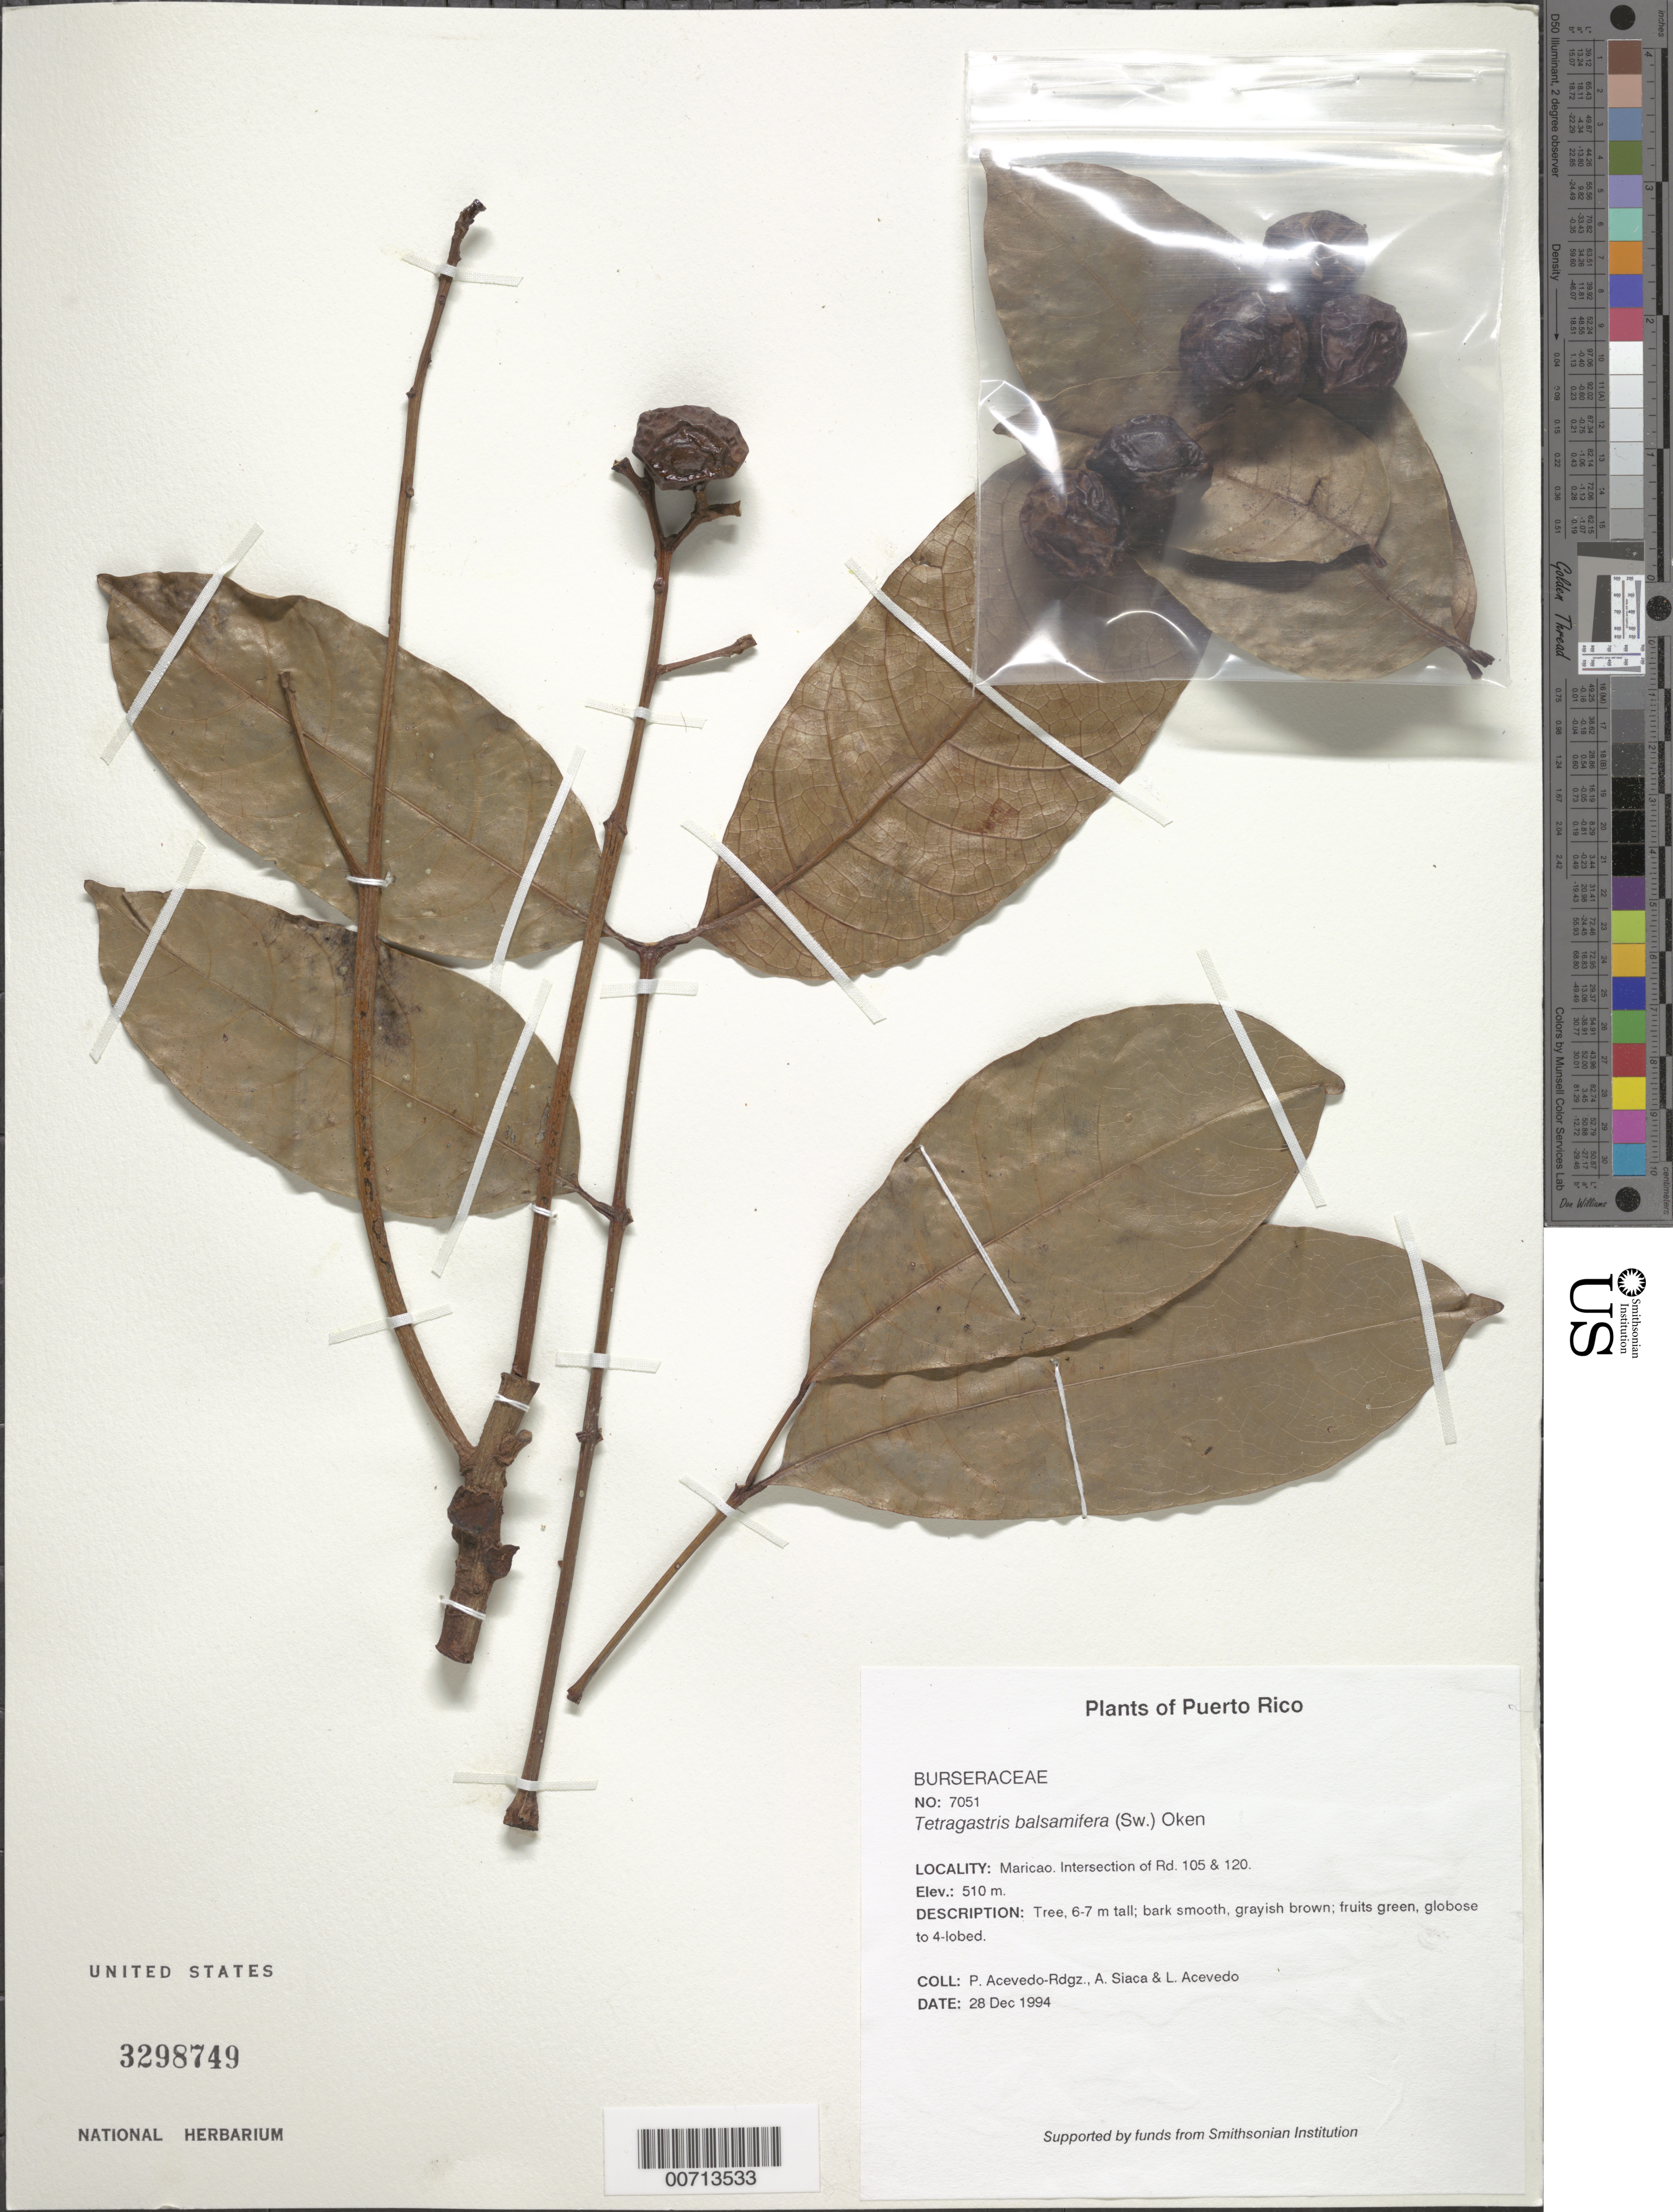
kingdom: Plantae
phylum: Tracheophyta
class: Magnoliopsida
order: Sapindales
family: Burseraceae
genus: Protium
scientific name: Protium balsamiferum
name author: (Sw.) Daly & P. Fine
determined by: Daly, Douglas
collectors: P. Acevedo-Rodr., A. Siaca & L. Acevedo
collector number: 7051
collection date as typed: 28 Dec 1994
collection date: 1994-12-28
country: Puerto Rico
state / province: Maricao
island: Puerto Rico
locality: Maricao. Intersection of Rd. 105 & 120.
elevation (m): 510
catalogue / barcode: US 3298749